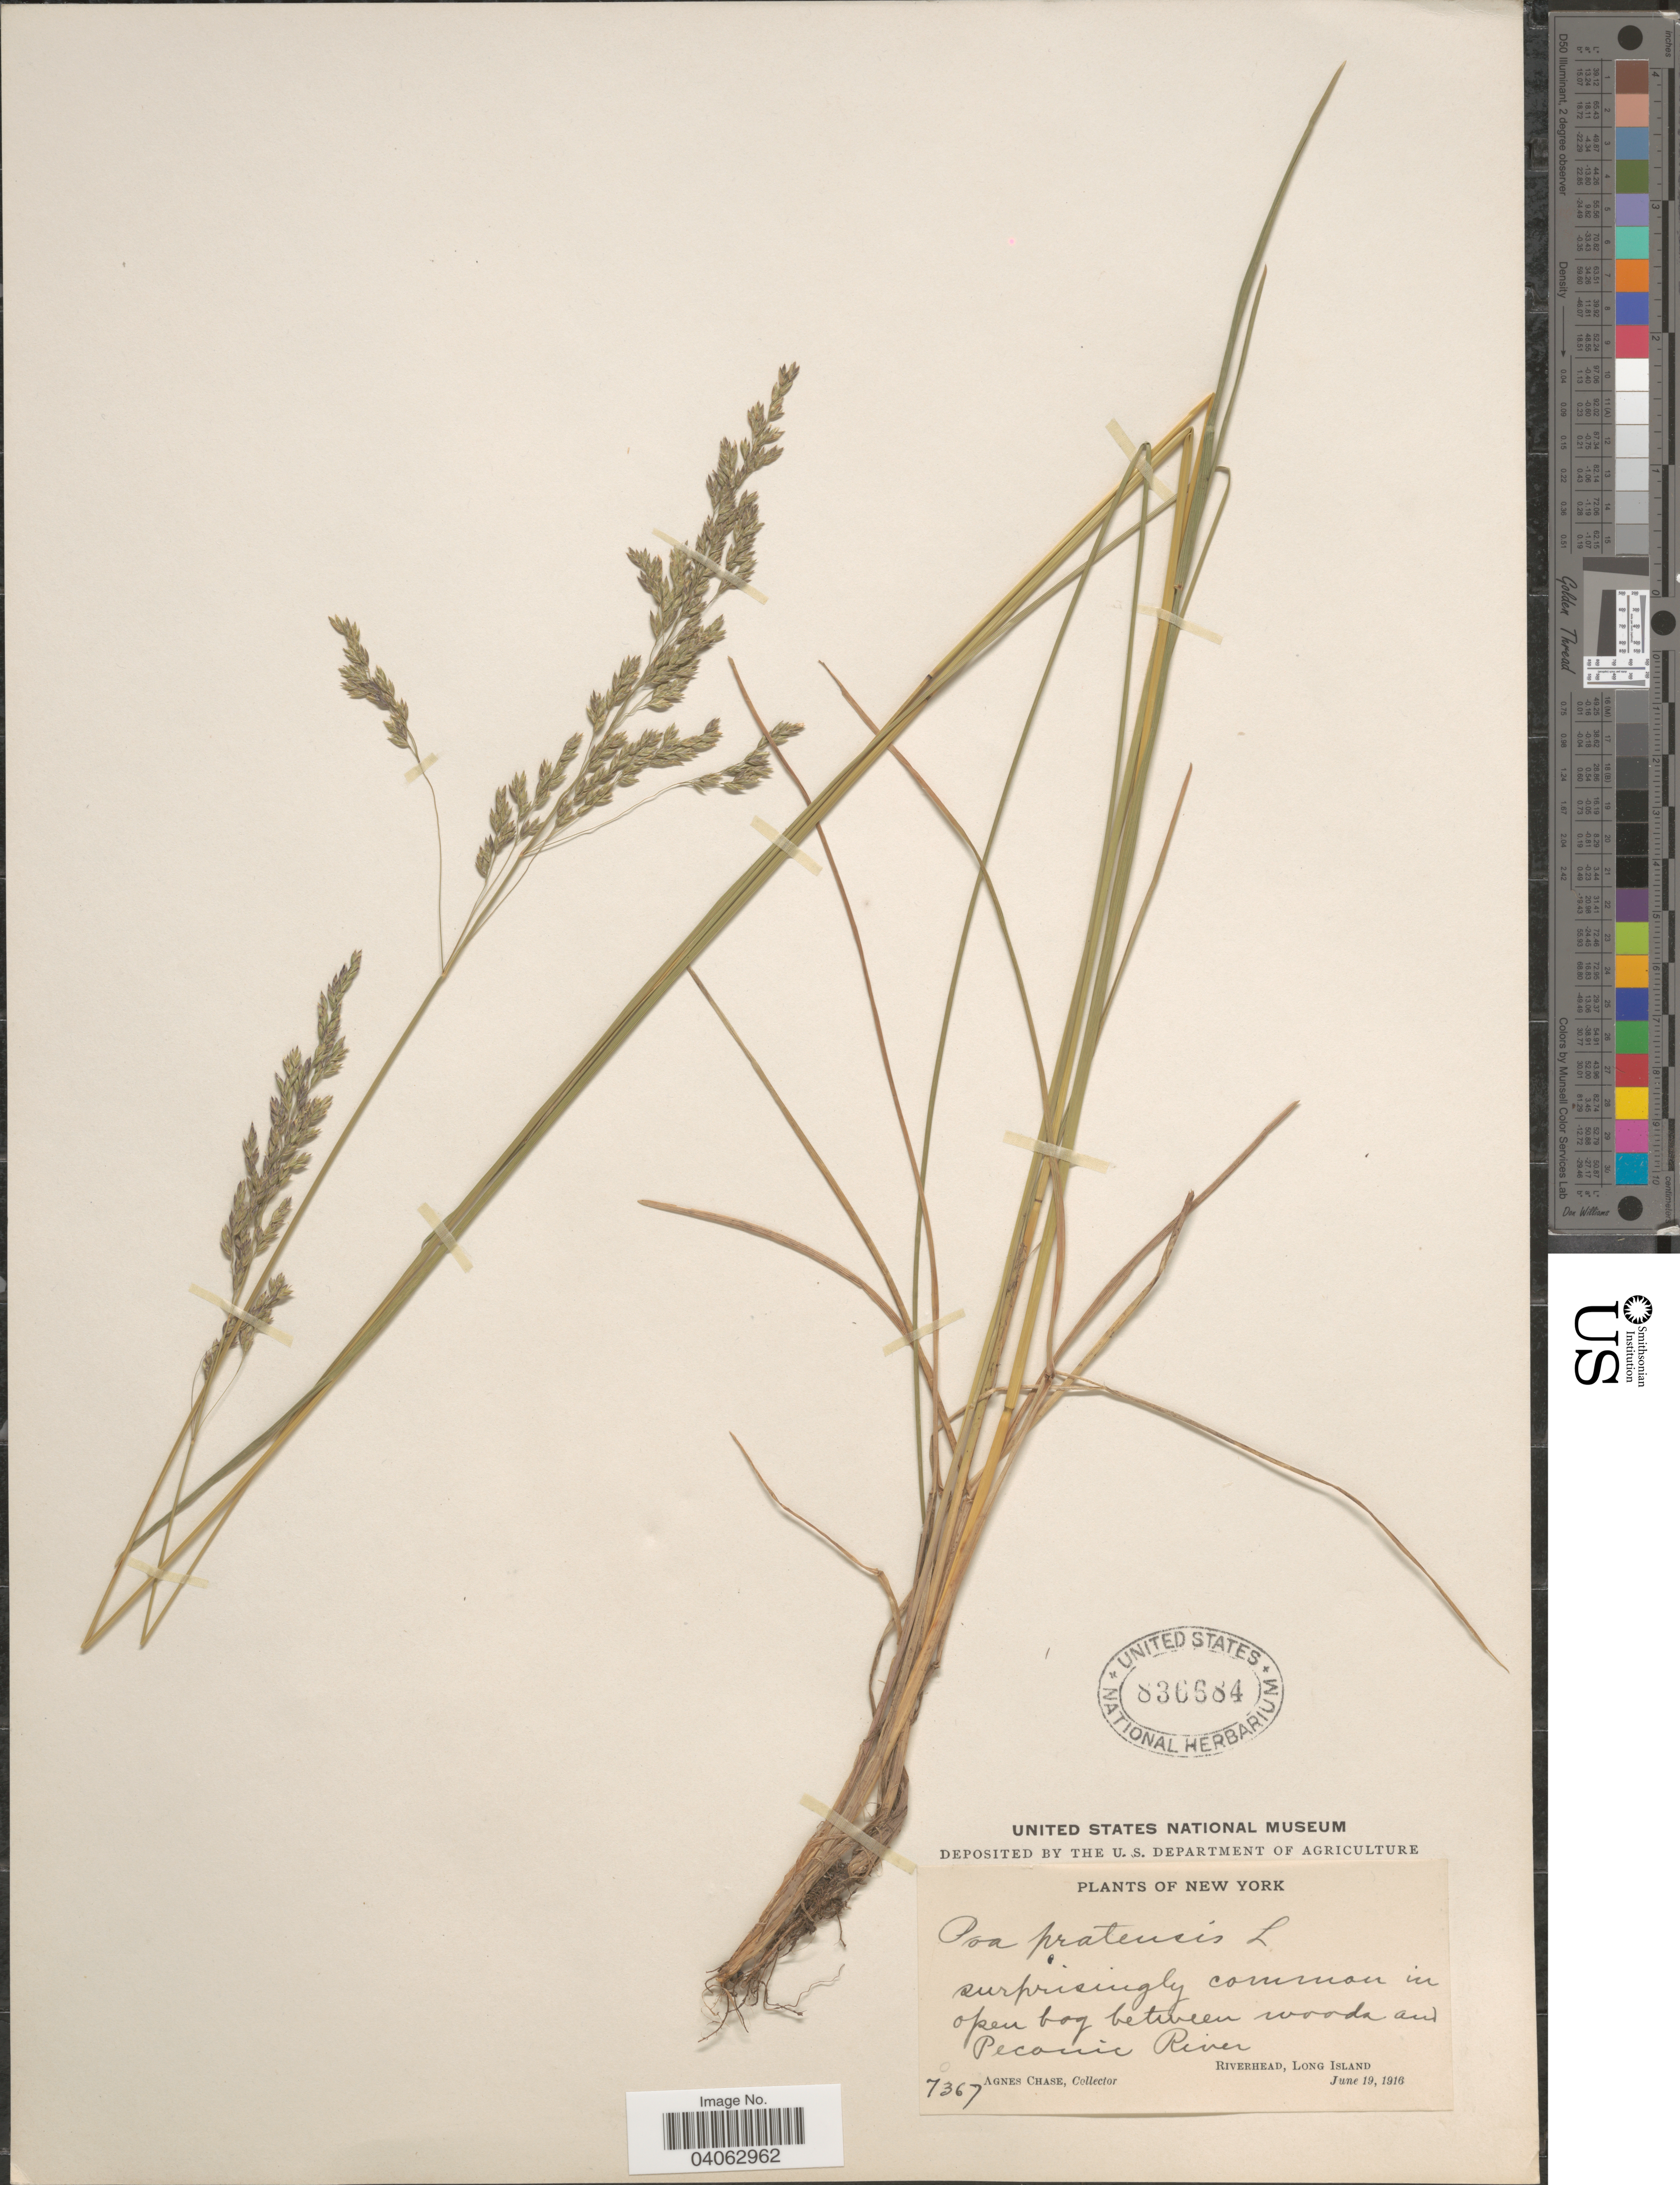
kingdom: Plantae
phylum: Tracheophyta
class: Liliopsida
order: Poales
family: Poaceae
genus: Poa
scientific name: Poa pratensis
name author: L.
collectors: A. Chase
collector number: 7367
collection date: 1916-06-19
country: United States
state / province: New York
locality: Common in open bog between woods and Peconic River. Riverhead, Long Island.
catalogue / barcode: US 836684